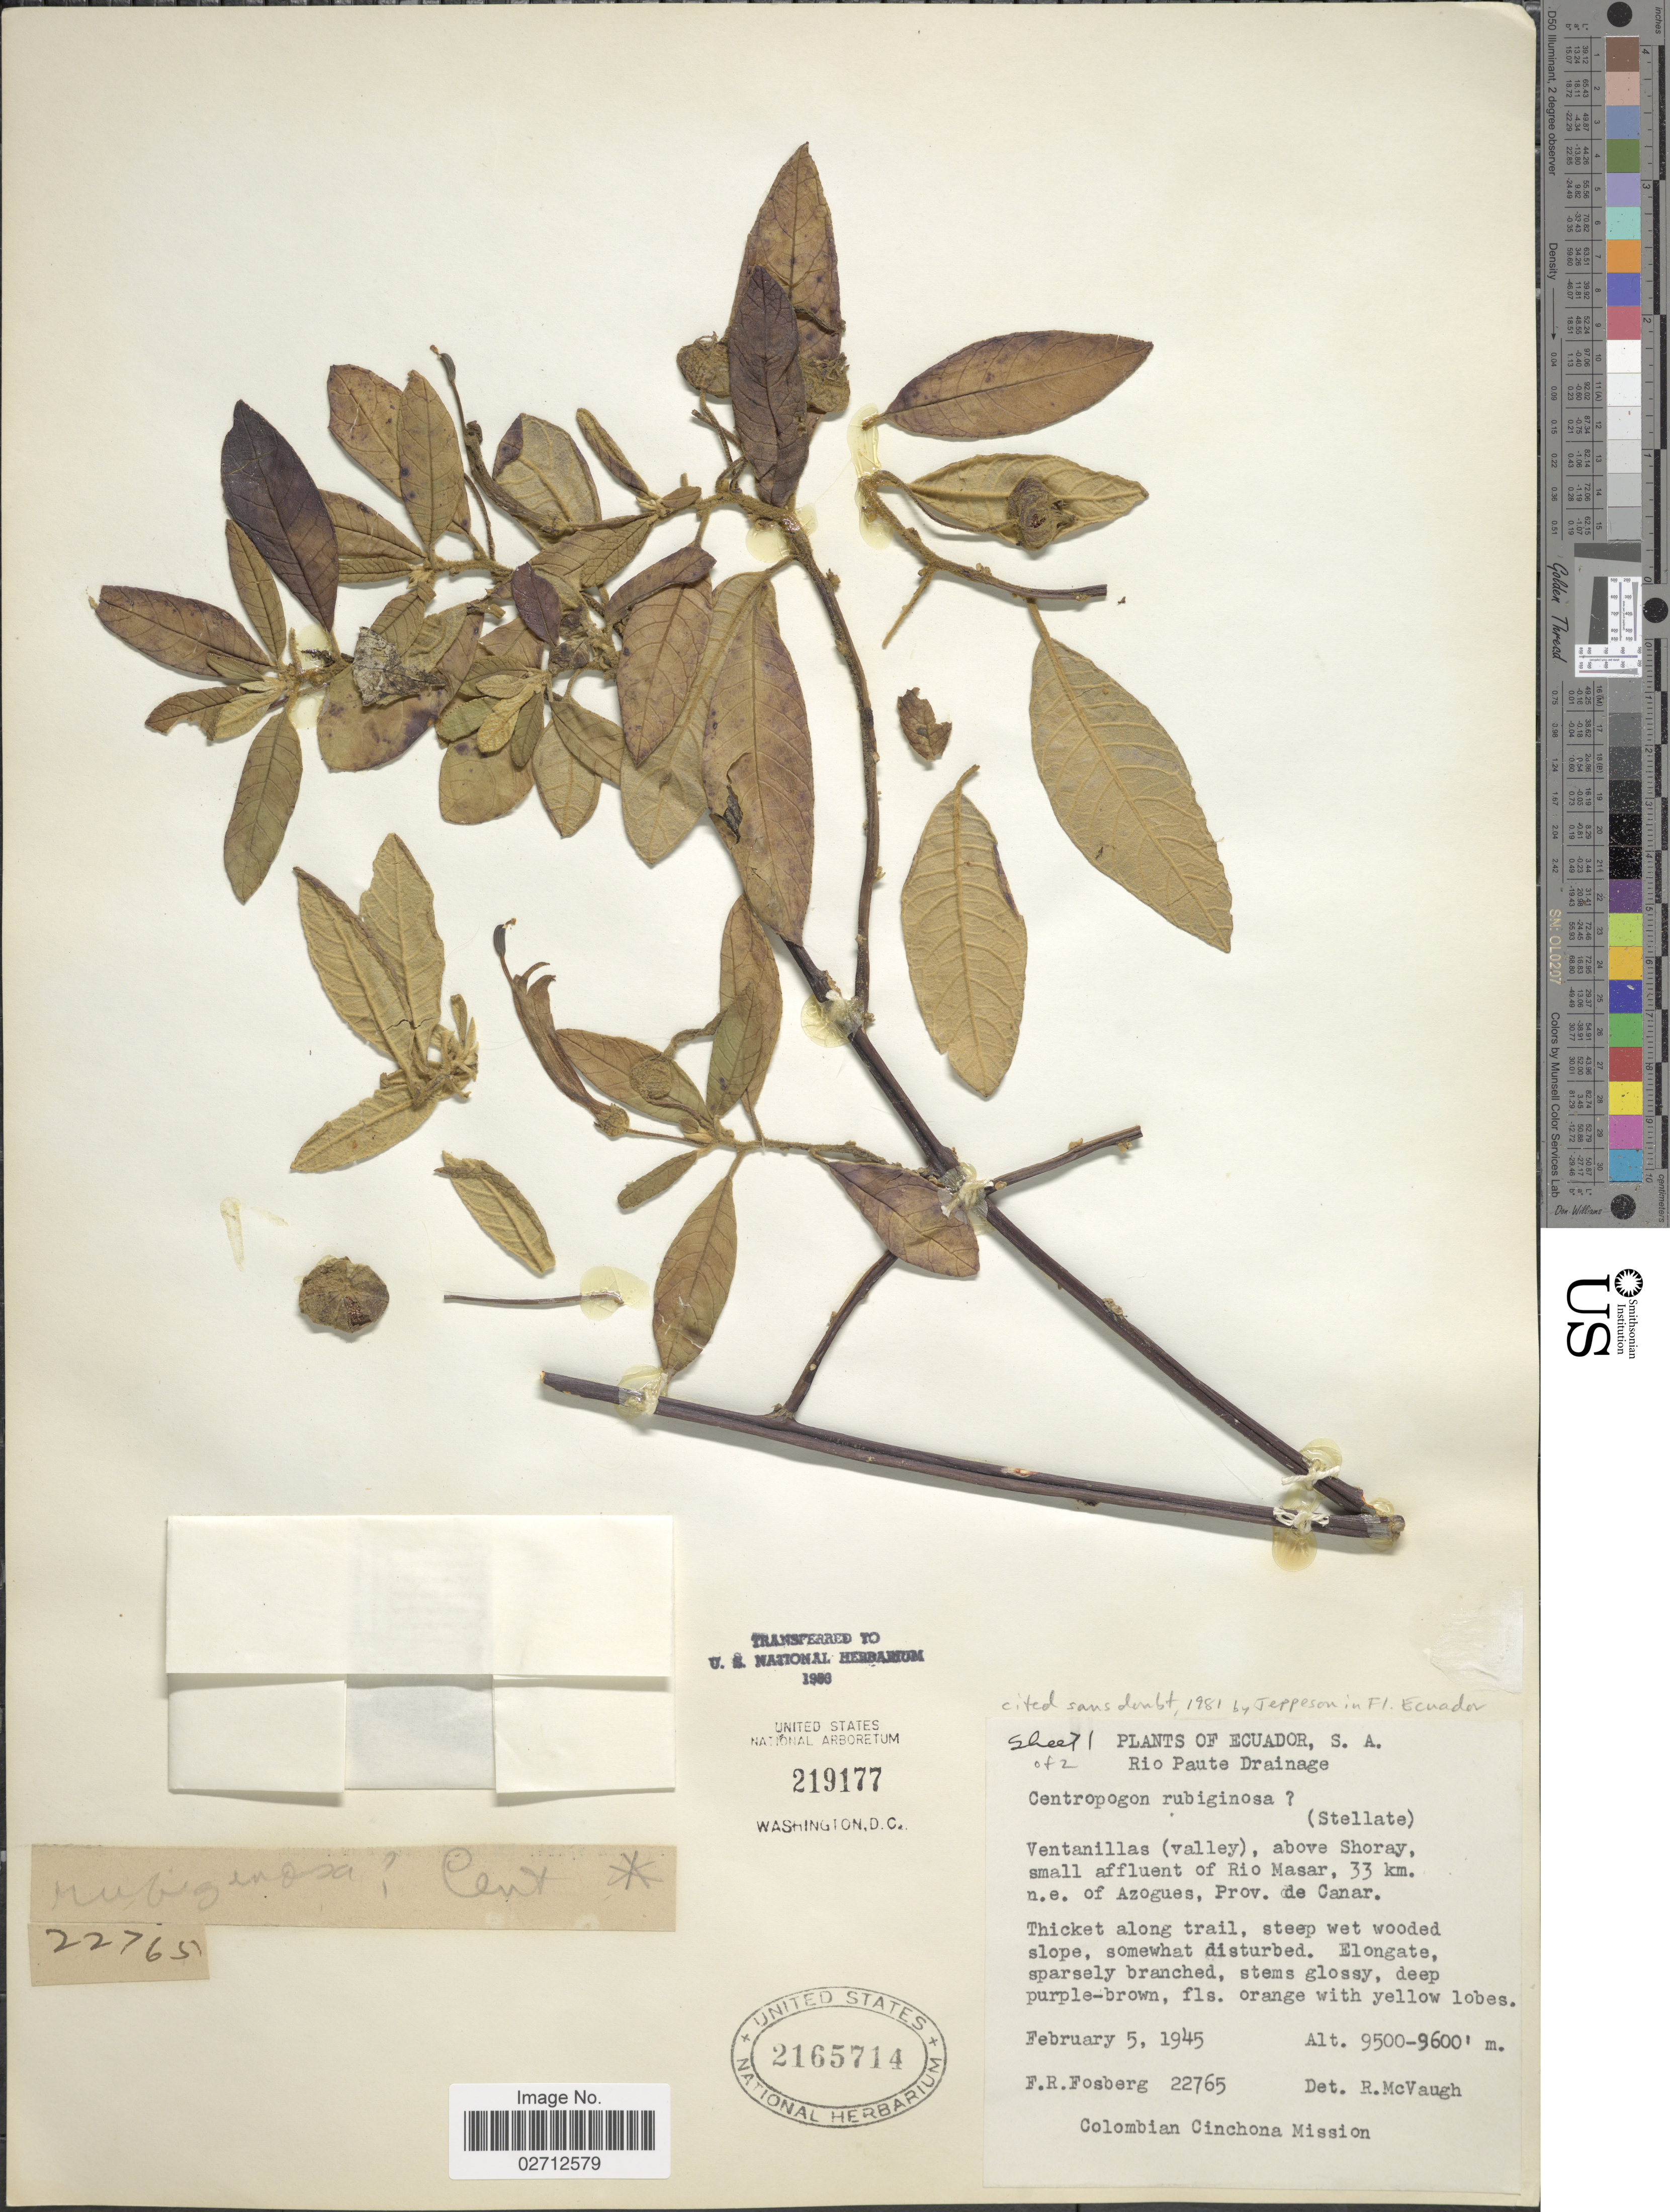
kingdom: Plantae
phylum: Tracheophyta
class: Magnoliopsida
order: Asterales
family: Campanulaceae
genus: Centropogon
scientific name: Centropogon rubiginosus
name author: E. Wimm.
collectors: F. R. Fosberg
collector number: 22765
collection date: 1945-02-05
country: Ecuador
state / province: Cañar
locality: Rio Paute Drainage, Ventanillas (valley), above Shoray, small affluent of Rio Masar, 33 km n.e. of Azogues, Prov. de Canar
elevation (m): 9500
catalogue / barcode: US 2165714